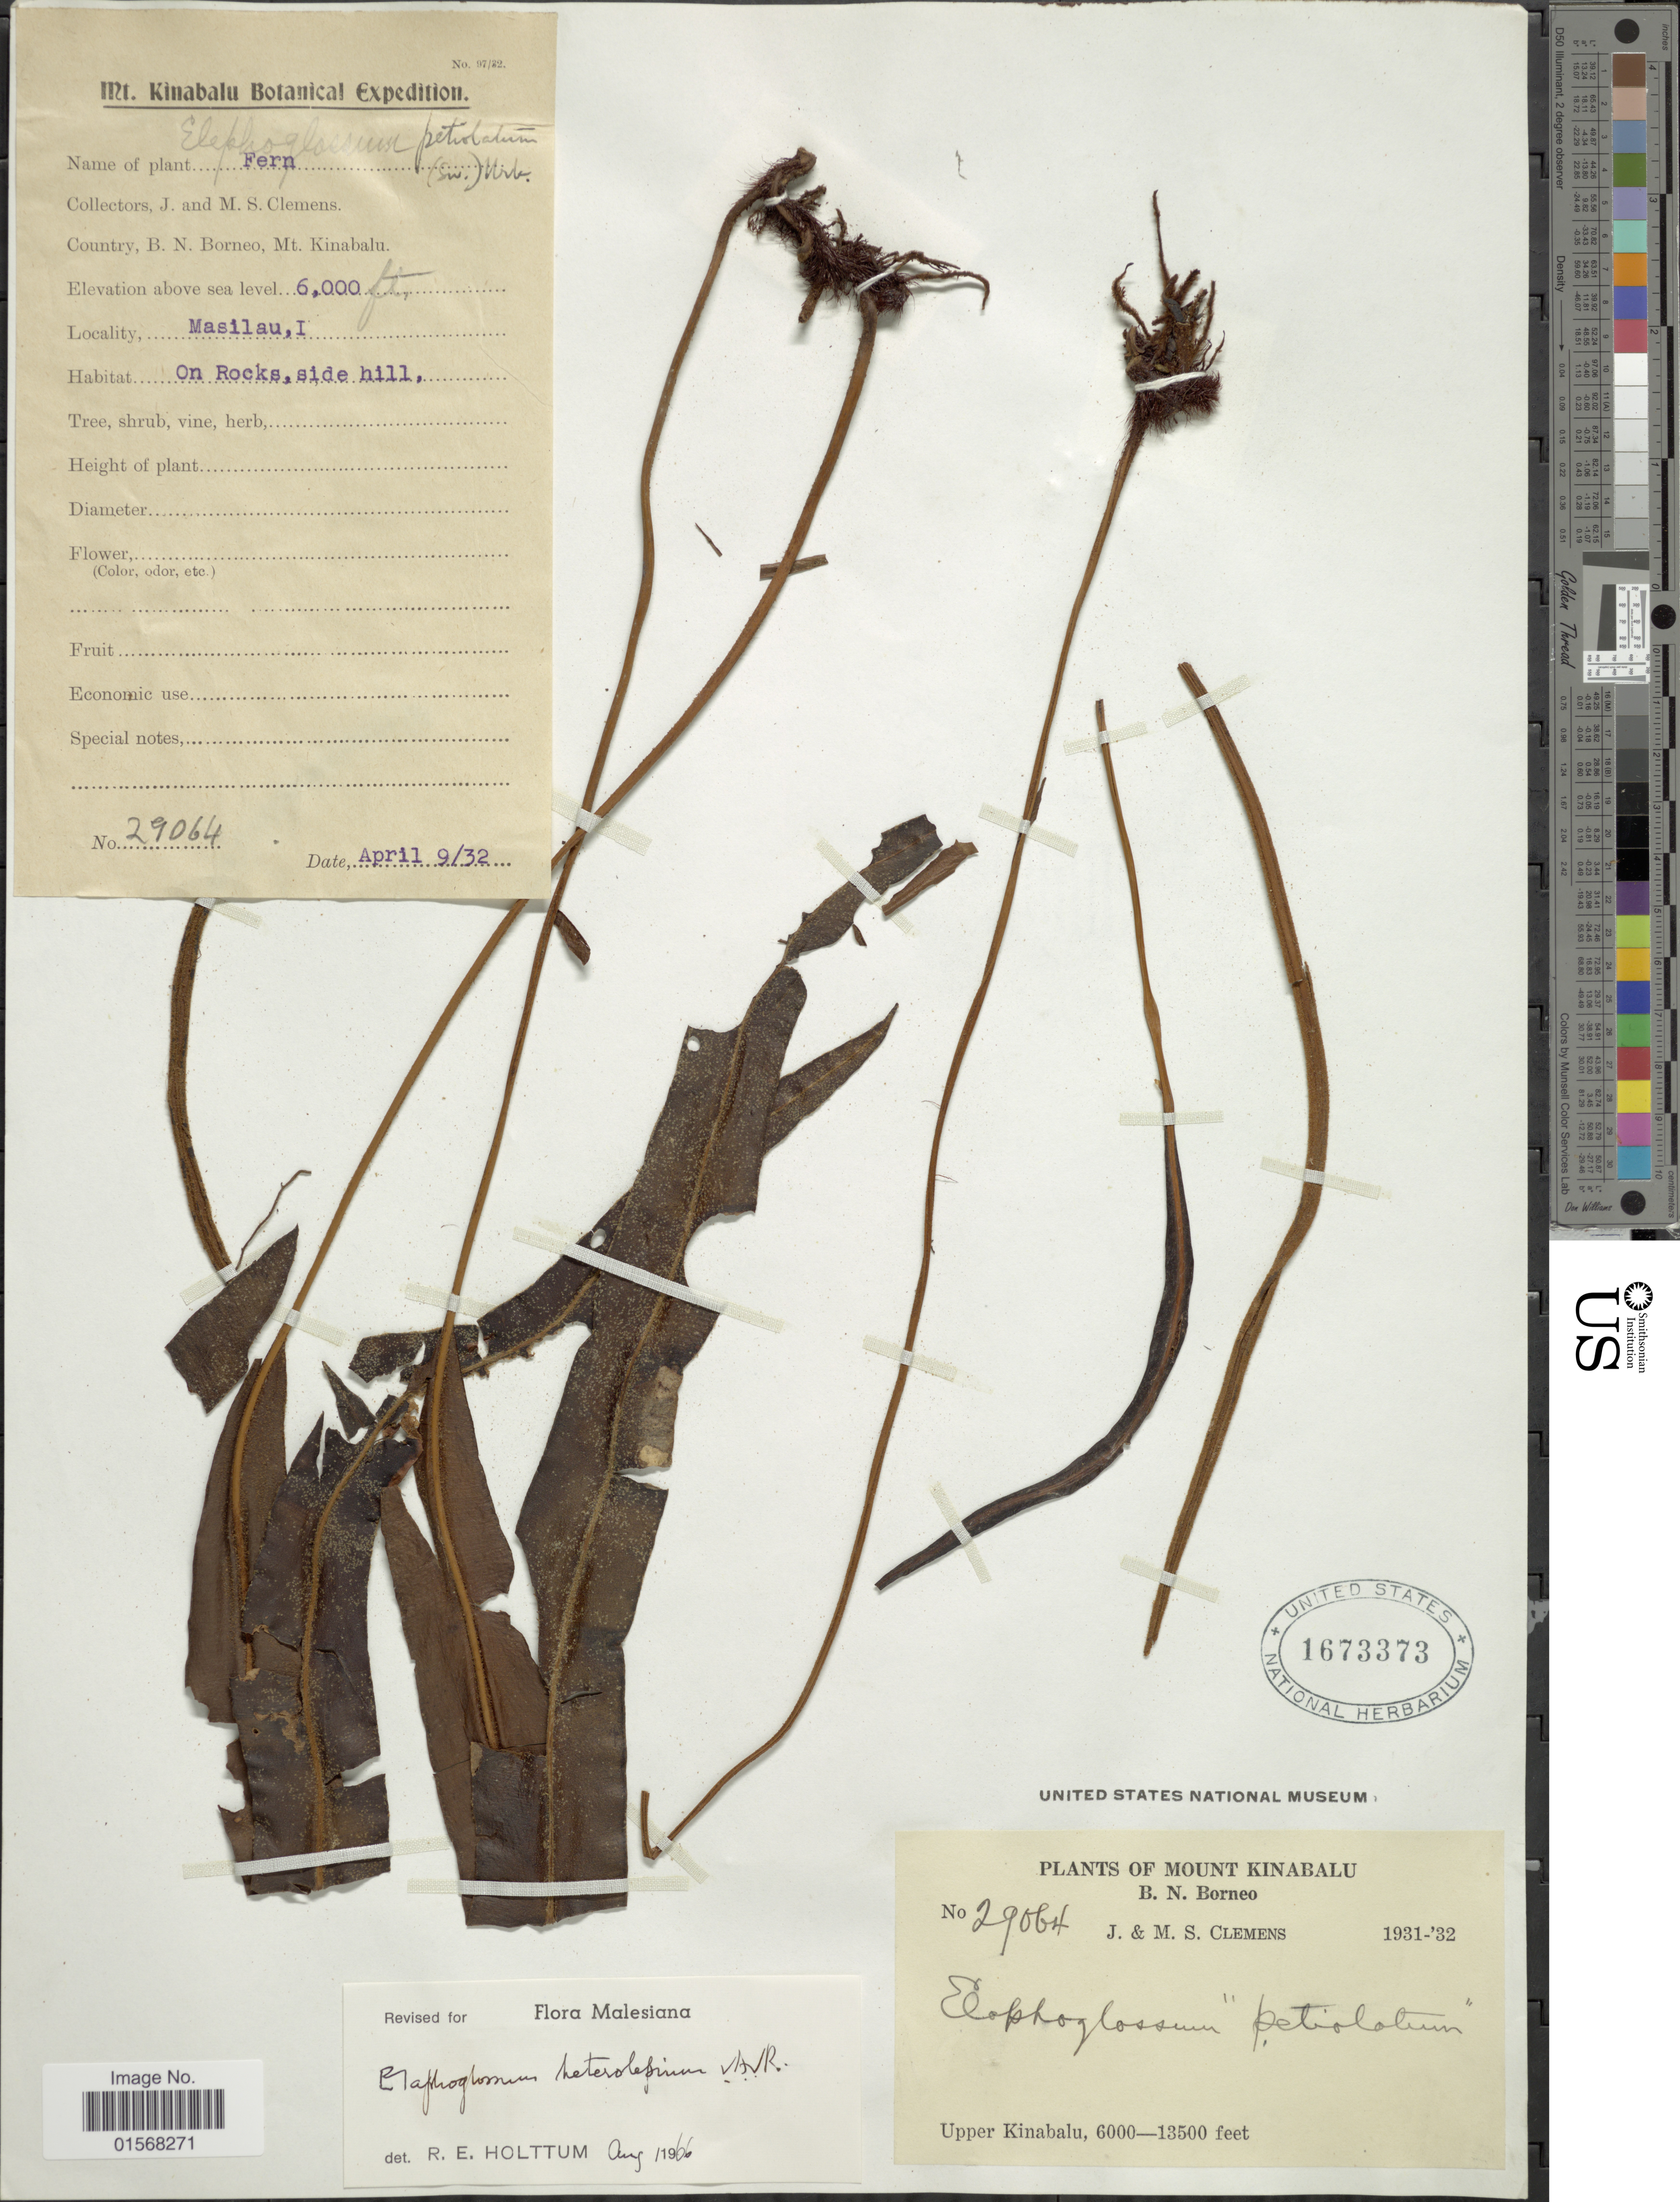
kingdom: Plantae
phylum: Tracheophyta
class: Polypodiopsida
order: Polypodiales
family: Dryopteridaceae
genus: Elaphoglossum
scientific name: Elaphoglossum heterolepium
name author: Alderw.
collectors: J. Clemens & M. S. Clemens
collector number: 29064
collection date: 1932-04-09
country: Malaysia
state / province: Sabah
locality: B. N. Borneo: Mt. Kinabalu, Masilau, I., Upper Kinabalu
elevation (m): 1829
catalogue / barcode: US 1673373